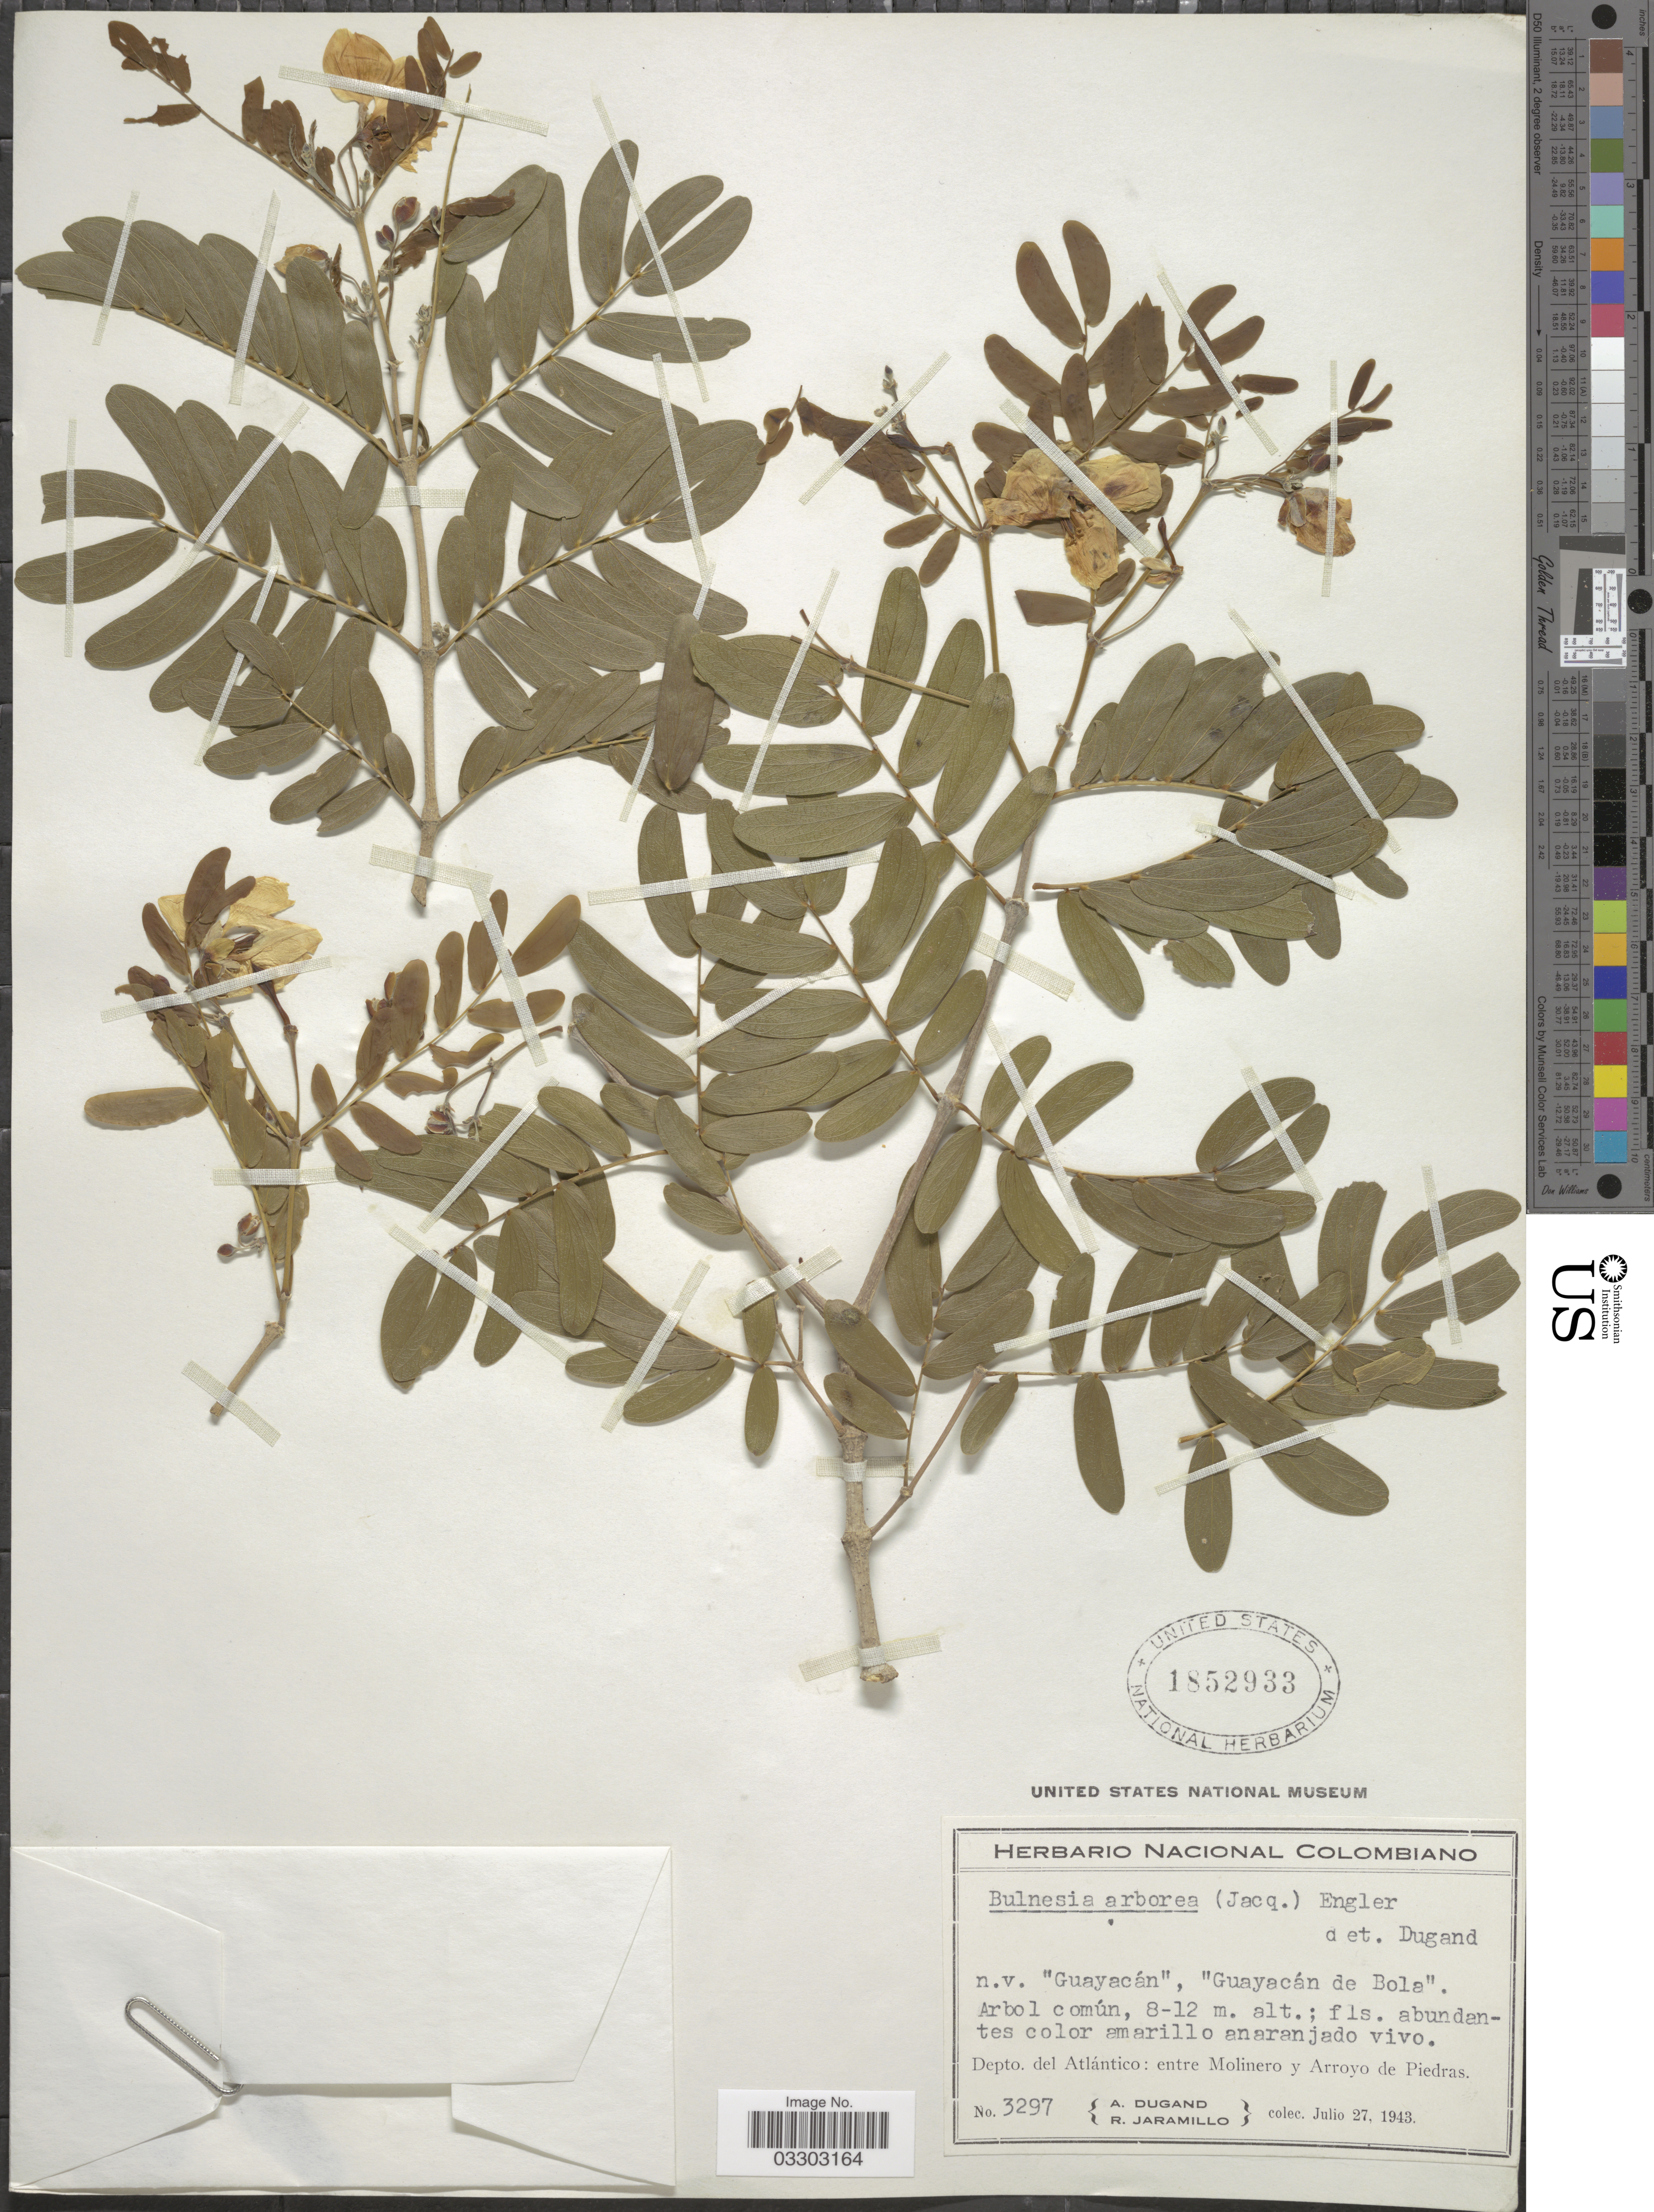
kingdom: Plantae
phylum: Tracheophyta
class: Magnoliopsida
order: Zygophyllales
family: Zygophyllaceae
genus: Gonopterodendron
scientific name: Gonopterodendron arboreum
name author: (Jacq.) Godoy-Bürki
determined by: U.S. National Herbarium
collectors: A. Dugand & R. Jaramillo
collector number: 3297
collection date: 1943-07-27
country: Colombia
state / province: Atlántico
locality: Depto. del Atlántico: entre Molinero y Arroyo de Piedras.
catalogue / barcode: US 1852933